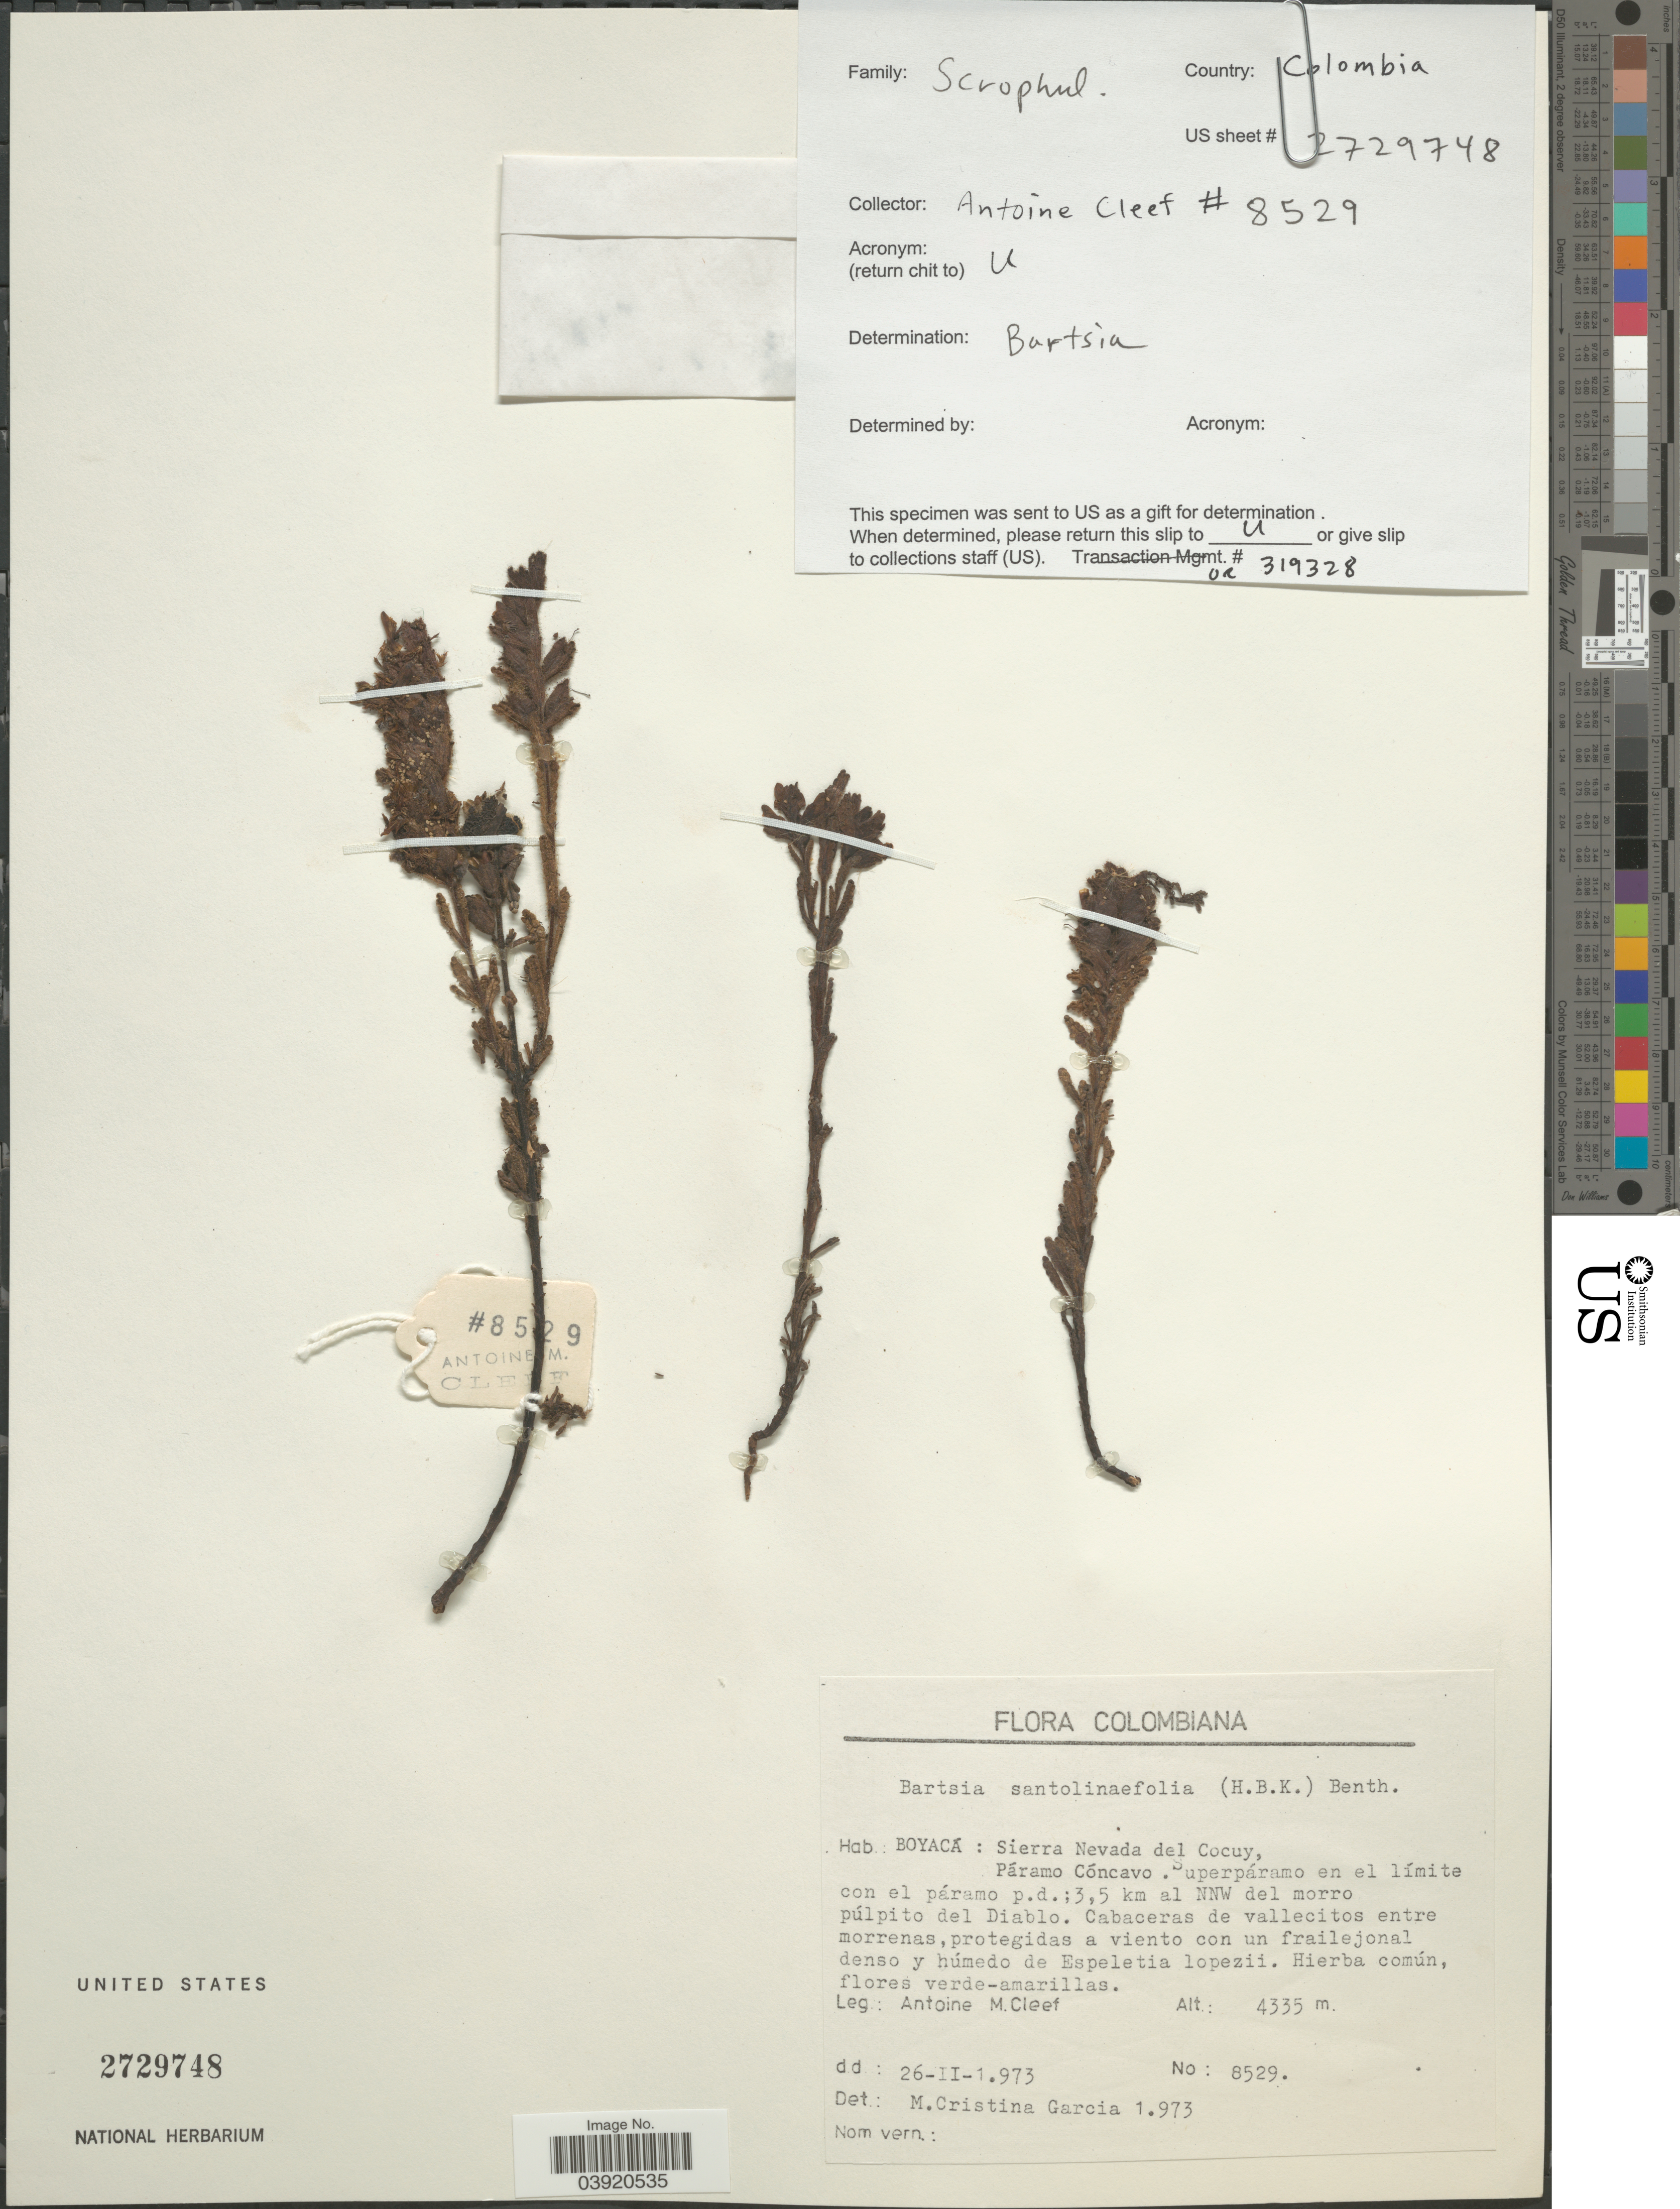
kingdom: Plantae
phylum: Tracheophyta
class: Magnoliopsida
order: Lamiales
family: Orobanchaceae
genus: Bartsia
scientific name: Bartsia santolinifolia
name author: (Kunth) Benth.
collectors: A. M. Cleef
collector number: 8529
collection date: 1973-02-26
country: Colombia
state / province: Boyacá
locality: Sierra Nevada del Cocuy, Páramo Cóncavo, Superpáramo en el límite con el páramo p.d.; 3,5 km al NNW del morro púlpito del Diablo.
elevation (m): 4335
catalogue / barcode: US 2729748